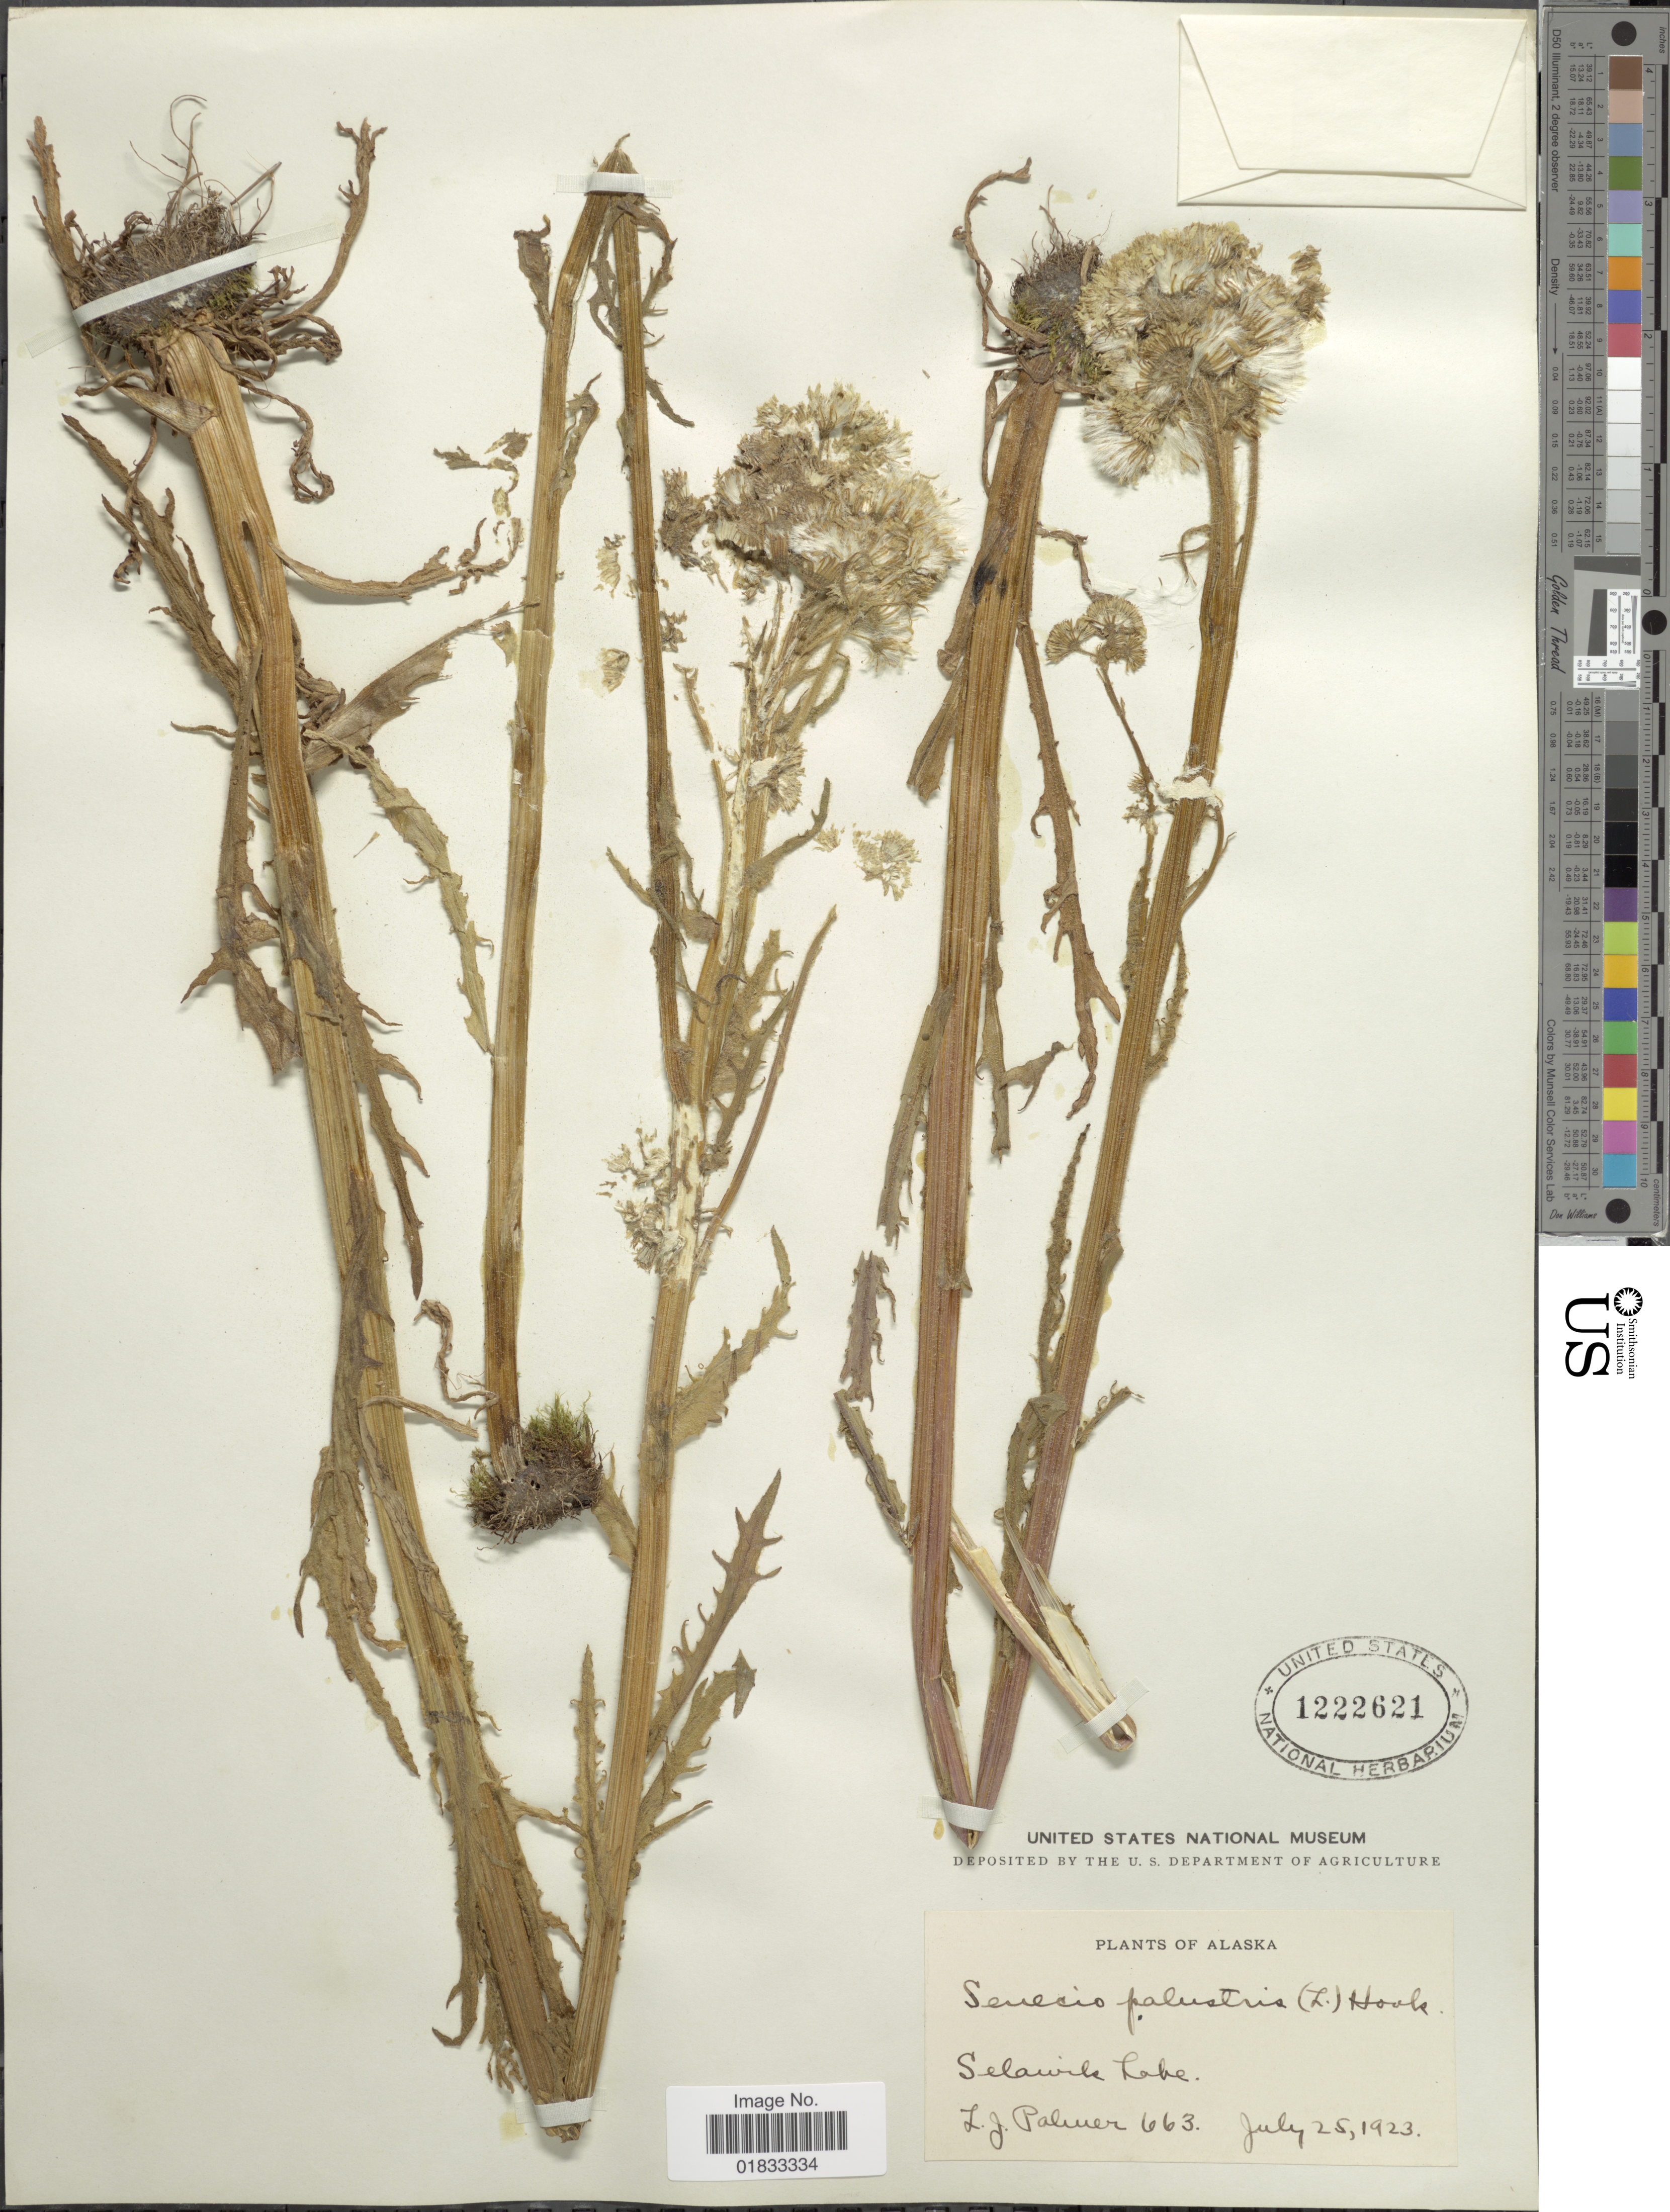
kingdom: Plantae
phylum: Tracheophyta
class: Magnoliopsida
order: Asterales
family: Asteraceae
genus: Tephroseris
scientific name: Tephroseris palustris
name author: (L.) Rchb.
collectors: L. J. Palmer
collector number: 663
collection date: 1923-07-25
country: United States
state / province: Alaska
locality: Selawik Lake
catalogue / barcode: US 1222621